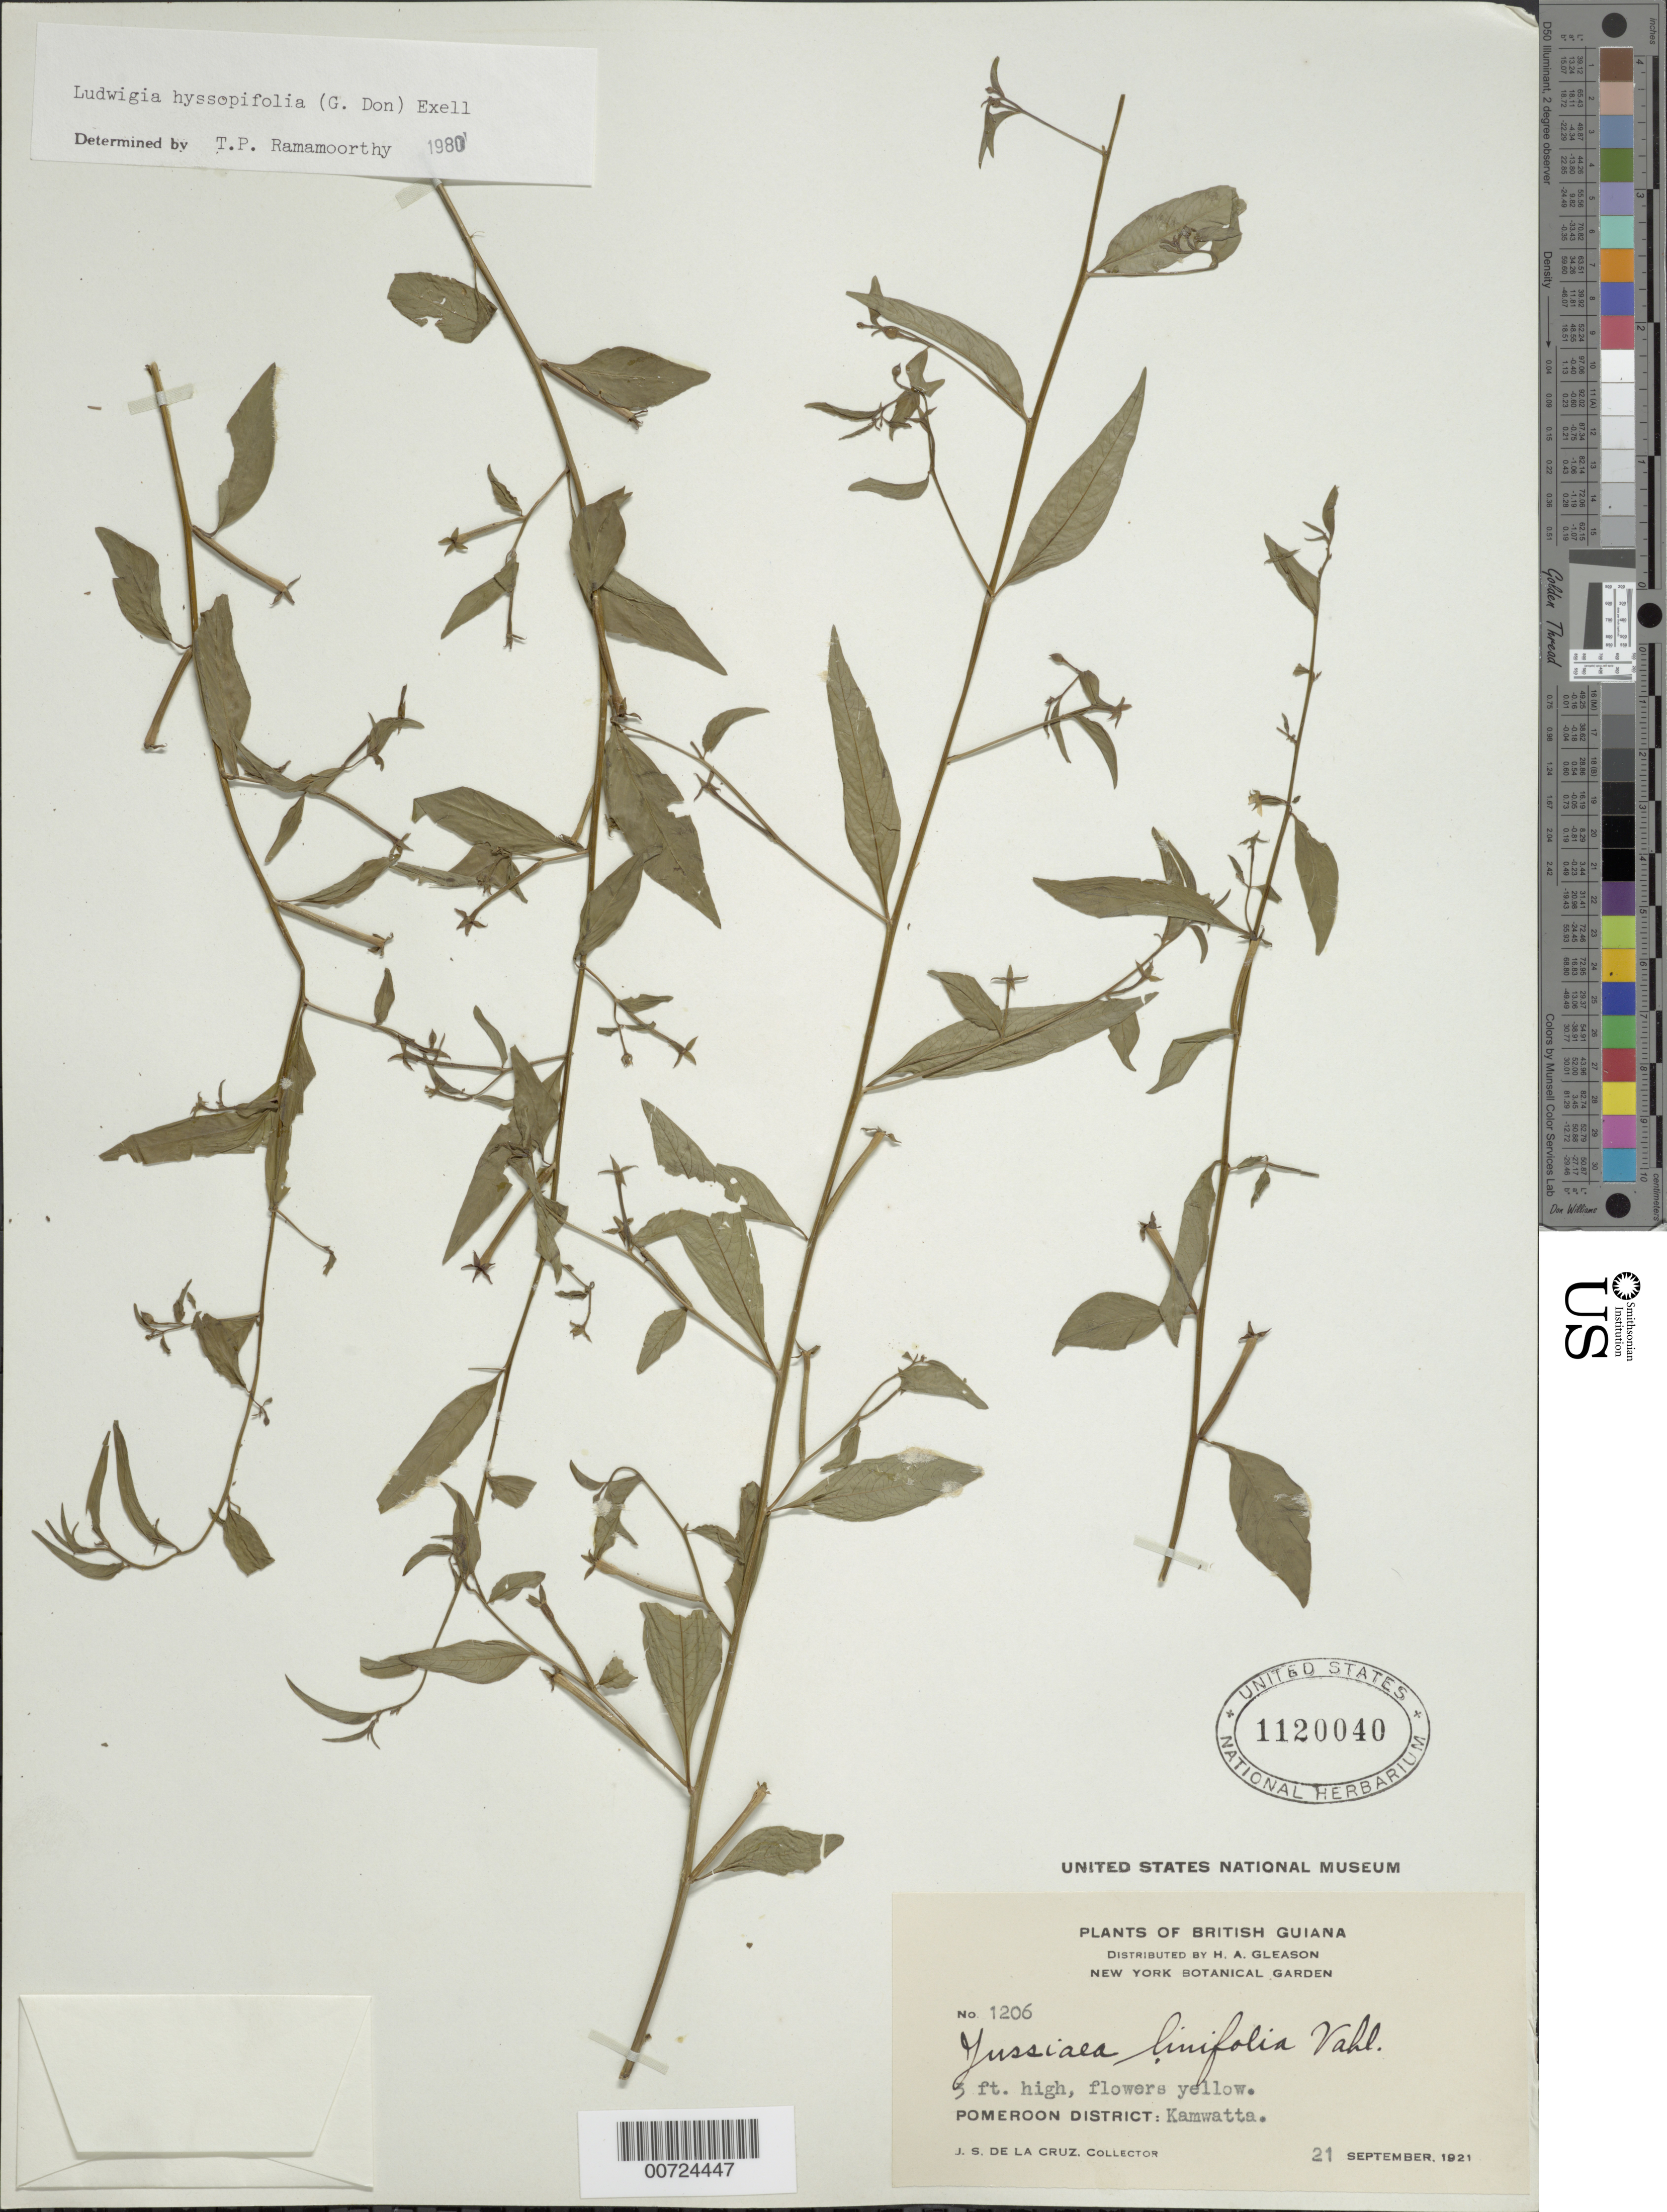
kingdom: Plantae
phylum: Tracheophyta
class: Magnoliopsida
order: Myrtales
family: Onagraceae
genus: Ludwigia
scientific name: Ludwigia hyssopifolia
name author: (G. Don) Exell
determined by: Ramamoorthy, T. P.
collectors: J. S. de la Cruz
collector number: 1206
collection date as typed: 21-Sep-21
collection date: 1921-09-21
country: Guyana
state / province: Barima-Waini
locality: Kamwatta, Pomeroon Dist.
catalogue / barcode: US 1120040